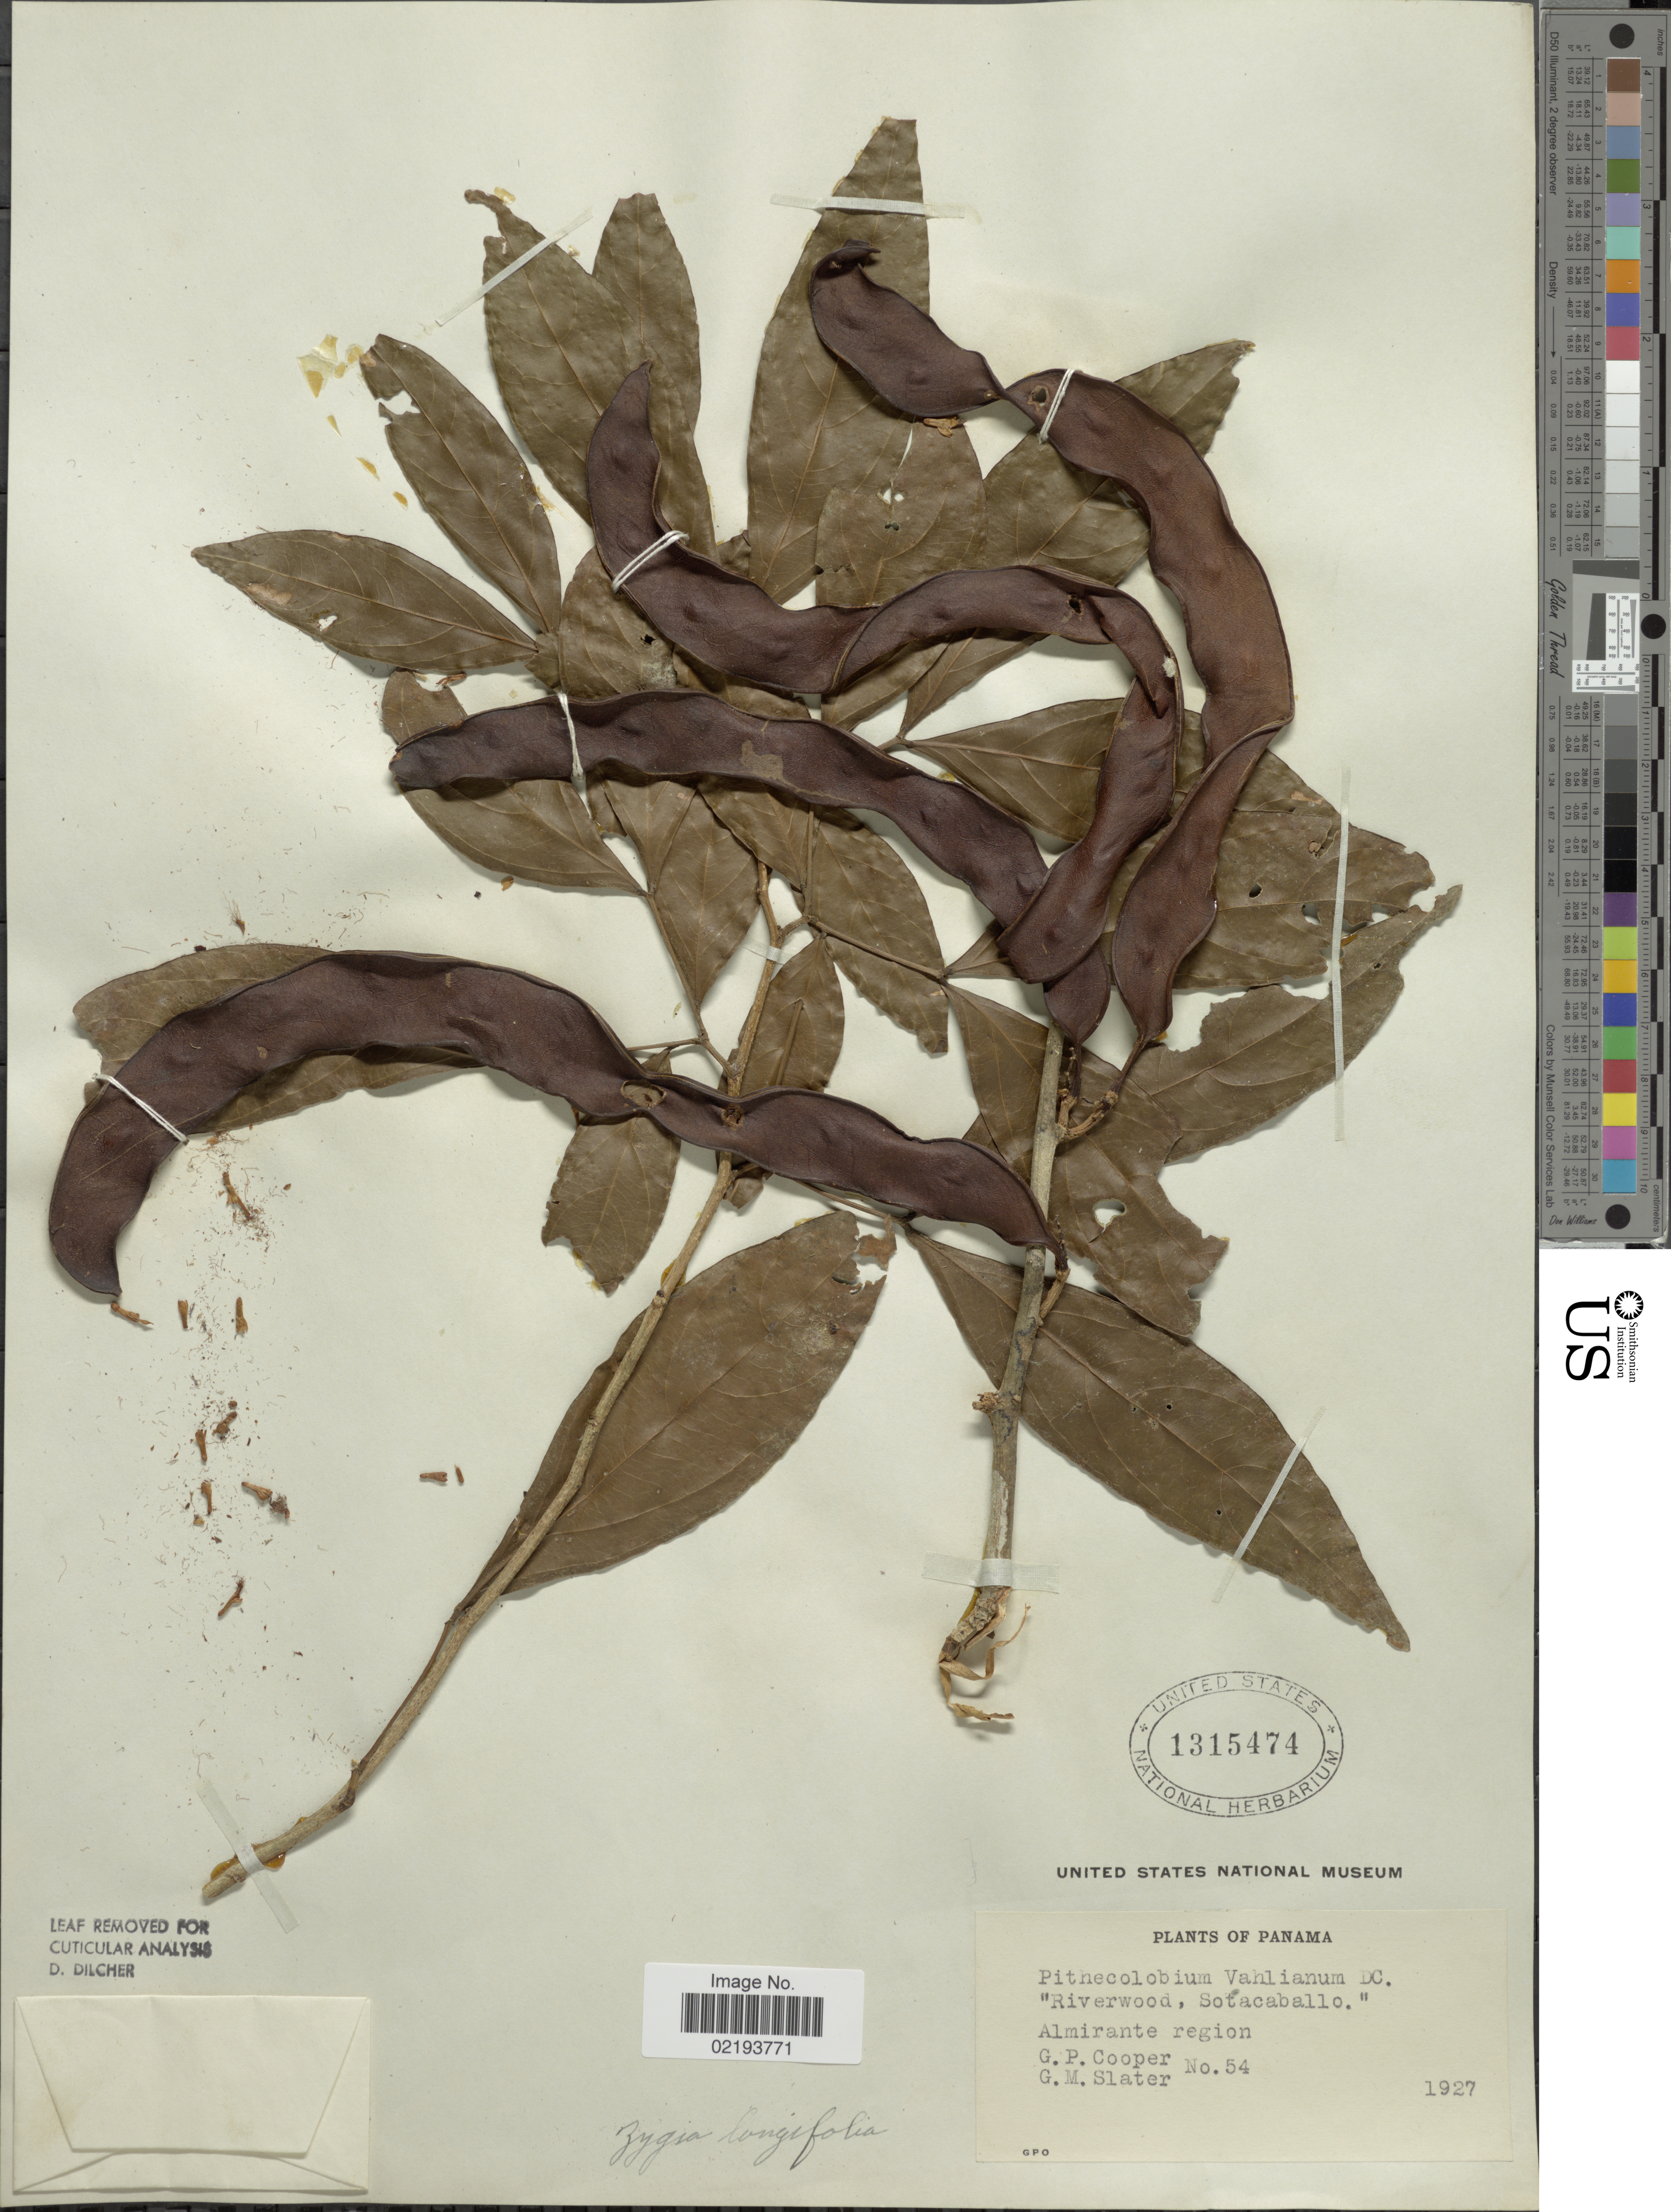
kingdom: Plantae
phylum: Tracheophyta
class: Magnoliopsida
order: Fabales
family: Fabaceae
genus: Zygia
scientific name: Zygia longifolia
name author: (Willd.) Britton & Rose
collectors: G. Cooper & G. Slater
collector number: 54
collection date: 1927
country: Panama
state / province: Bocas del Toro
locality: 'Riverwood, Sotacaballo' Almirante region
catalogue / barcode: US 1315474